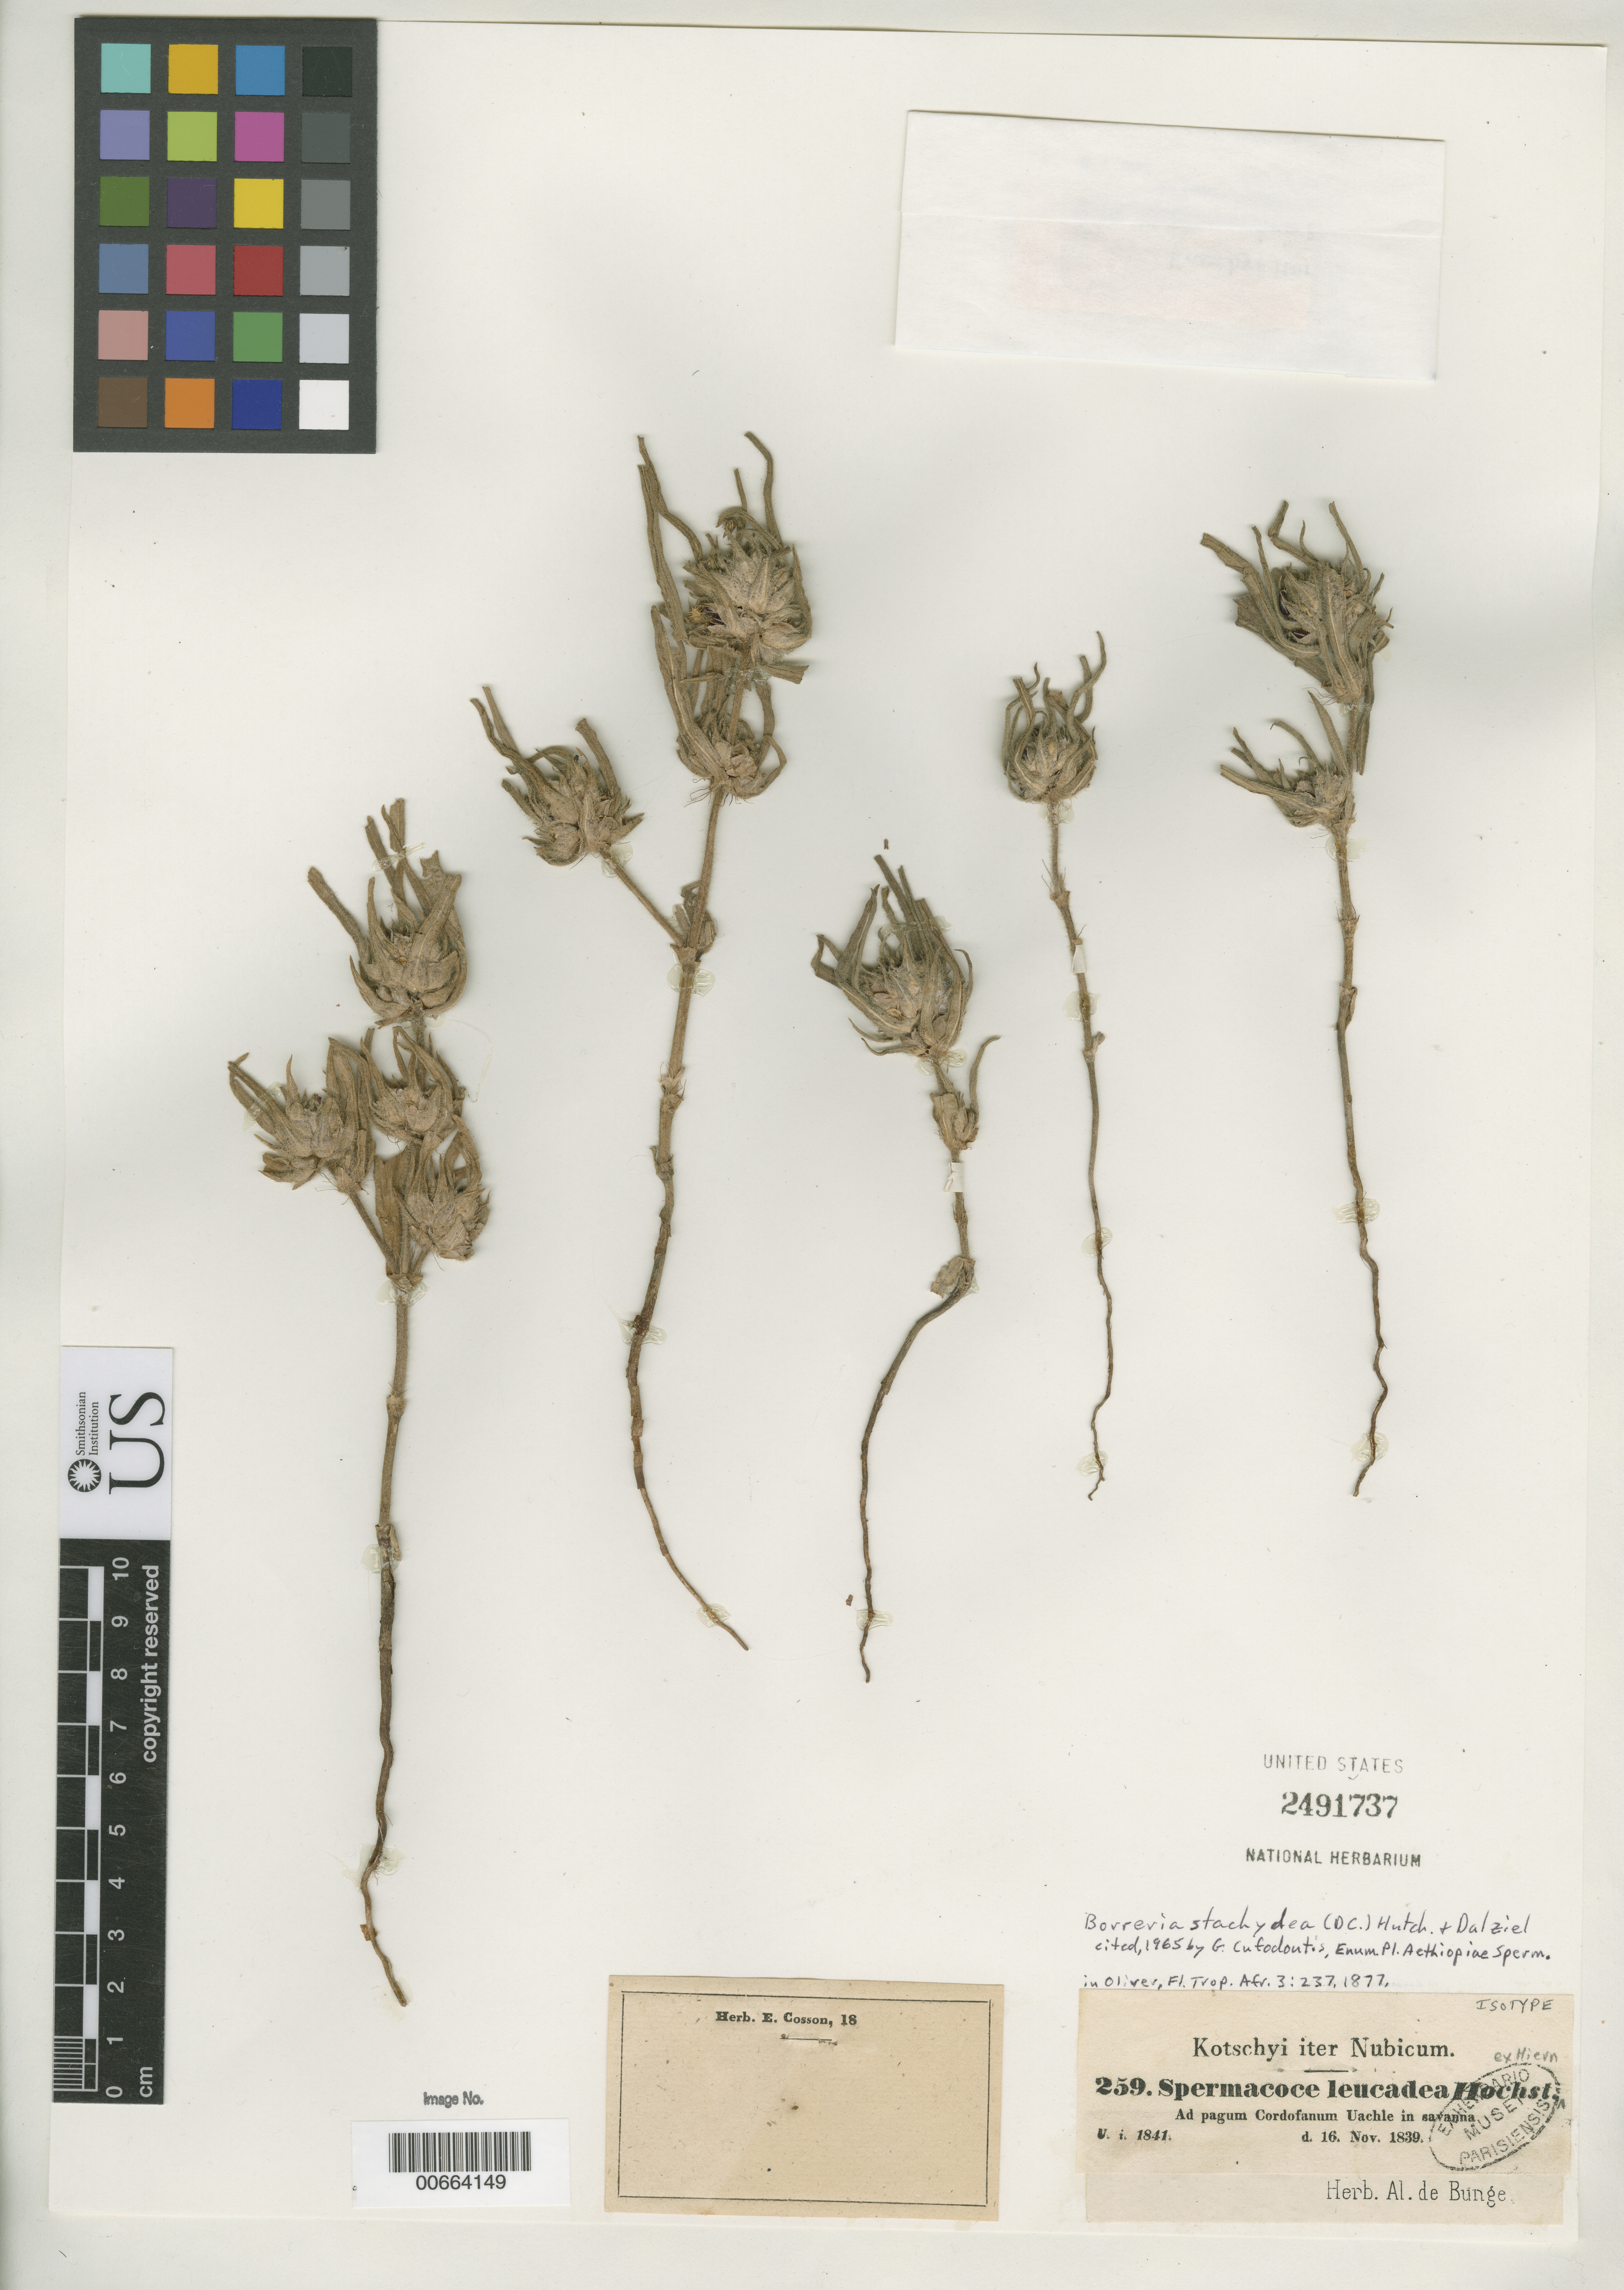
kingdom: Plantae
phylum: Tracheophyta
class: Magnoliopsida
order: Gentianales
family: Rubiaceae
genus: Spermacoce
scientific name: Spermacoce leucadea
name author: Hochst. ex Hiern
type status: Isotype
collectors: K. G. Kotschy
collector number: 259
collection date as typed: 16 Nov 1839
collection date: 1839-11-16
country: Sudan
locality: Nubia.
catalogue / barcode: US 2491737